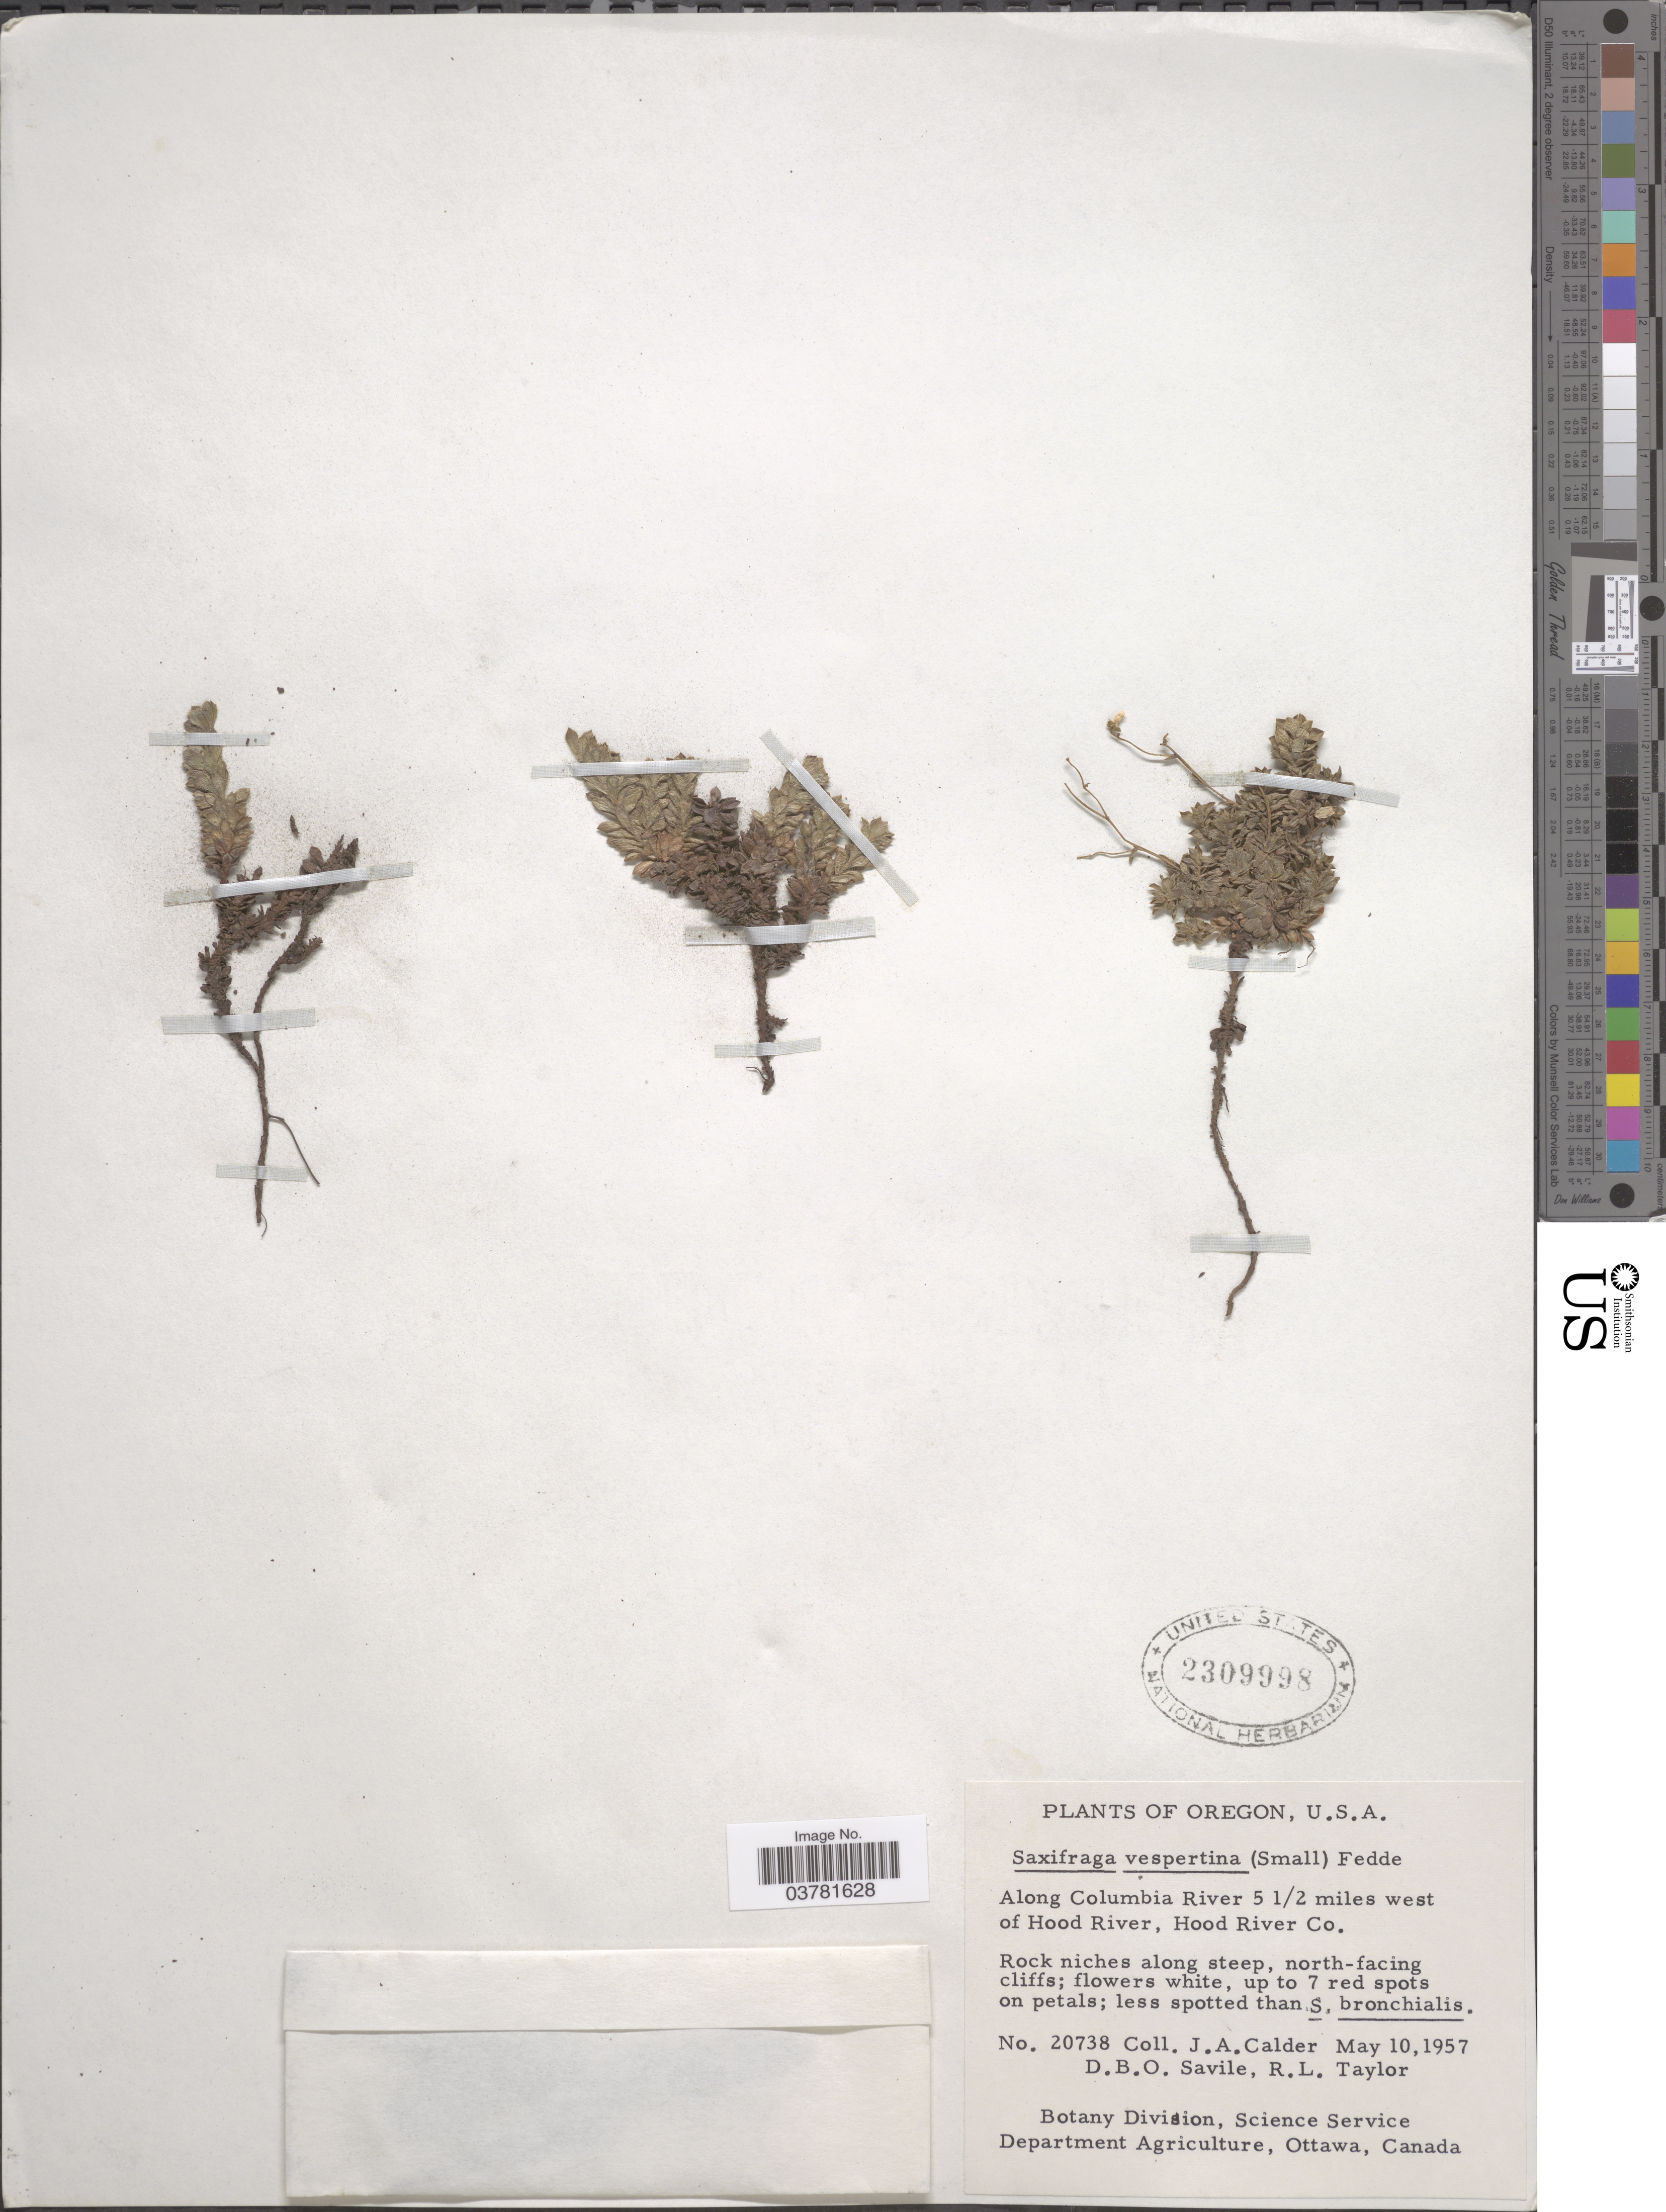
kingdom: Plantae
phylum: Tracheophyta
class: Magnoliopsida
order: Saxifragales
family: Saxifragaceae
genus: Saxifraga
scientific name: Saxifraga vespertina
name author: (Small) Fedde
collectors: J. A. Calder, D. Savile & R. Taylor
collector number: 20738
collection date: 1957-05-10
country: United States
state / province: Oregon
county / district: Hood River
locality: Along Columbia River 5 1/2 miles west of Hood River, Hood River Co. Rock niches along steep, north-facing cliffs.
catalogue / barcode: US 2309998